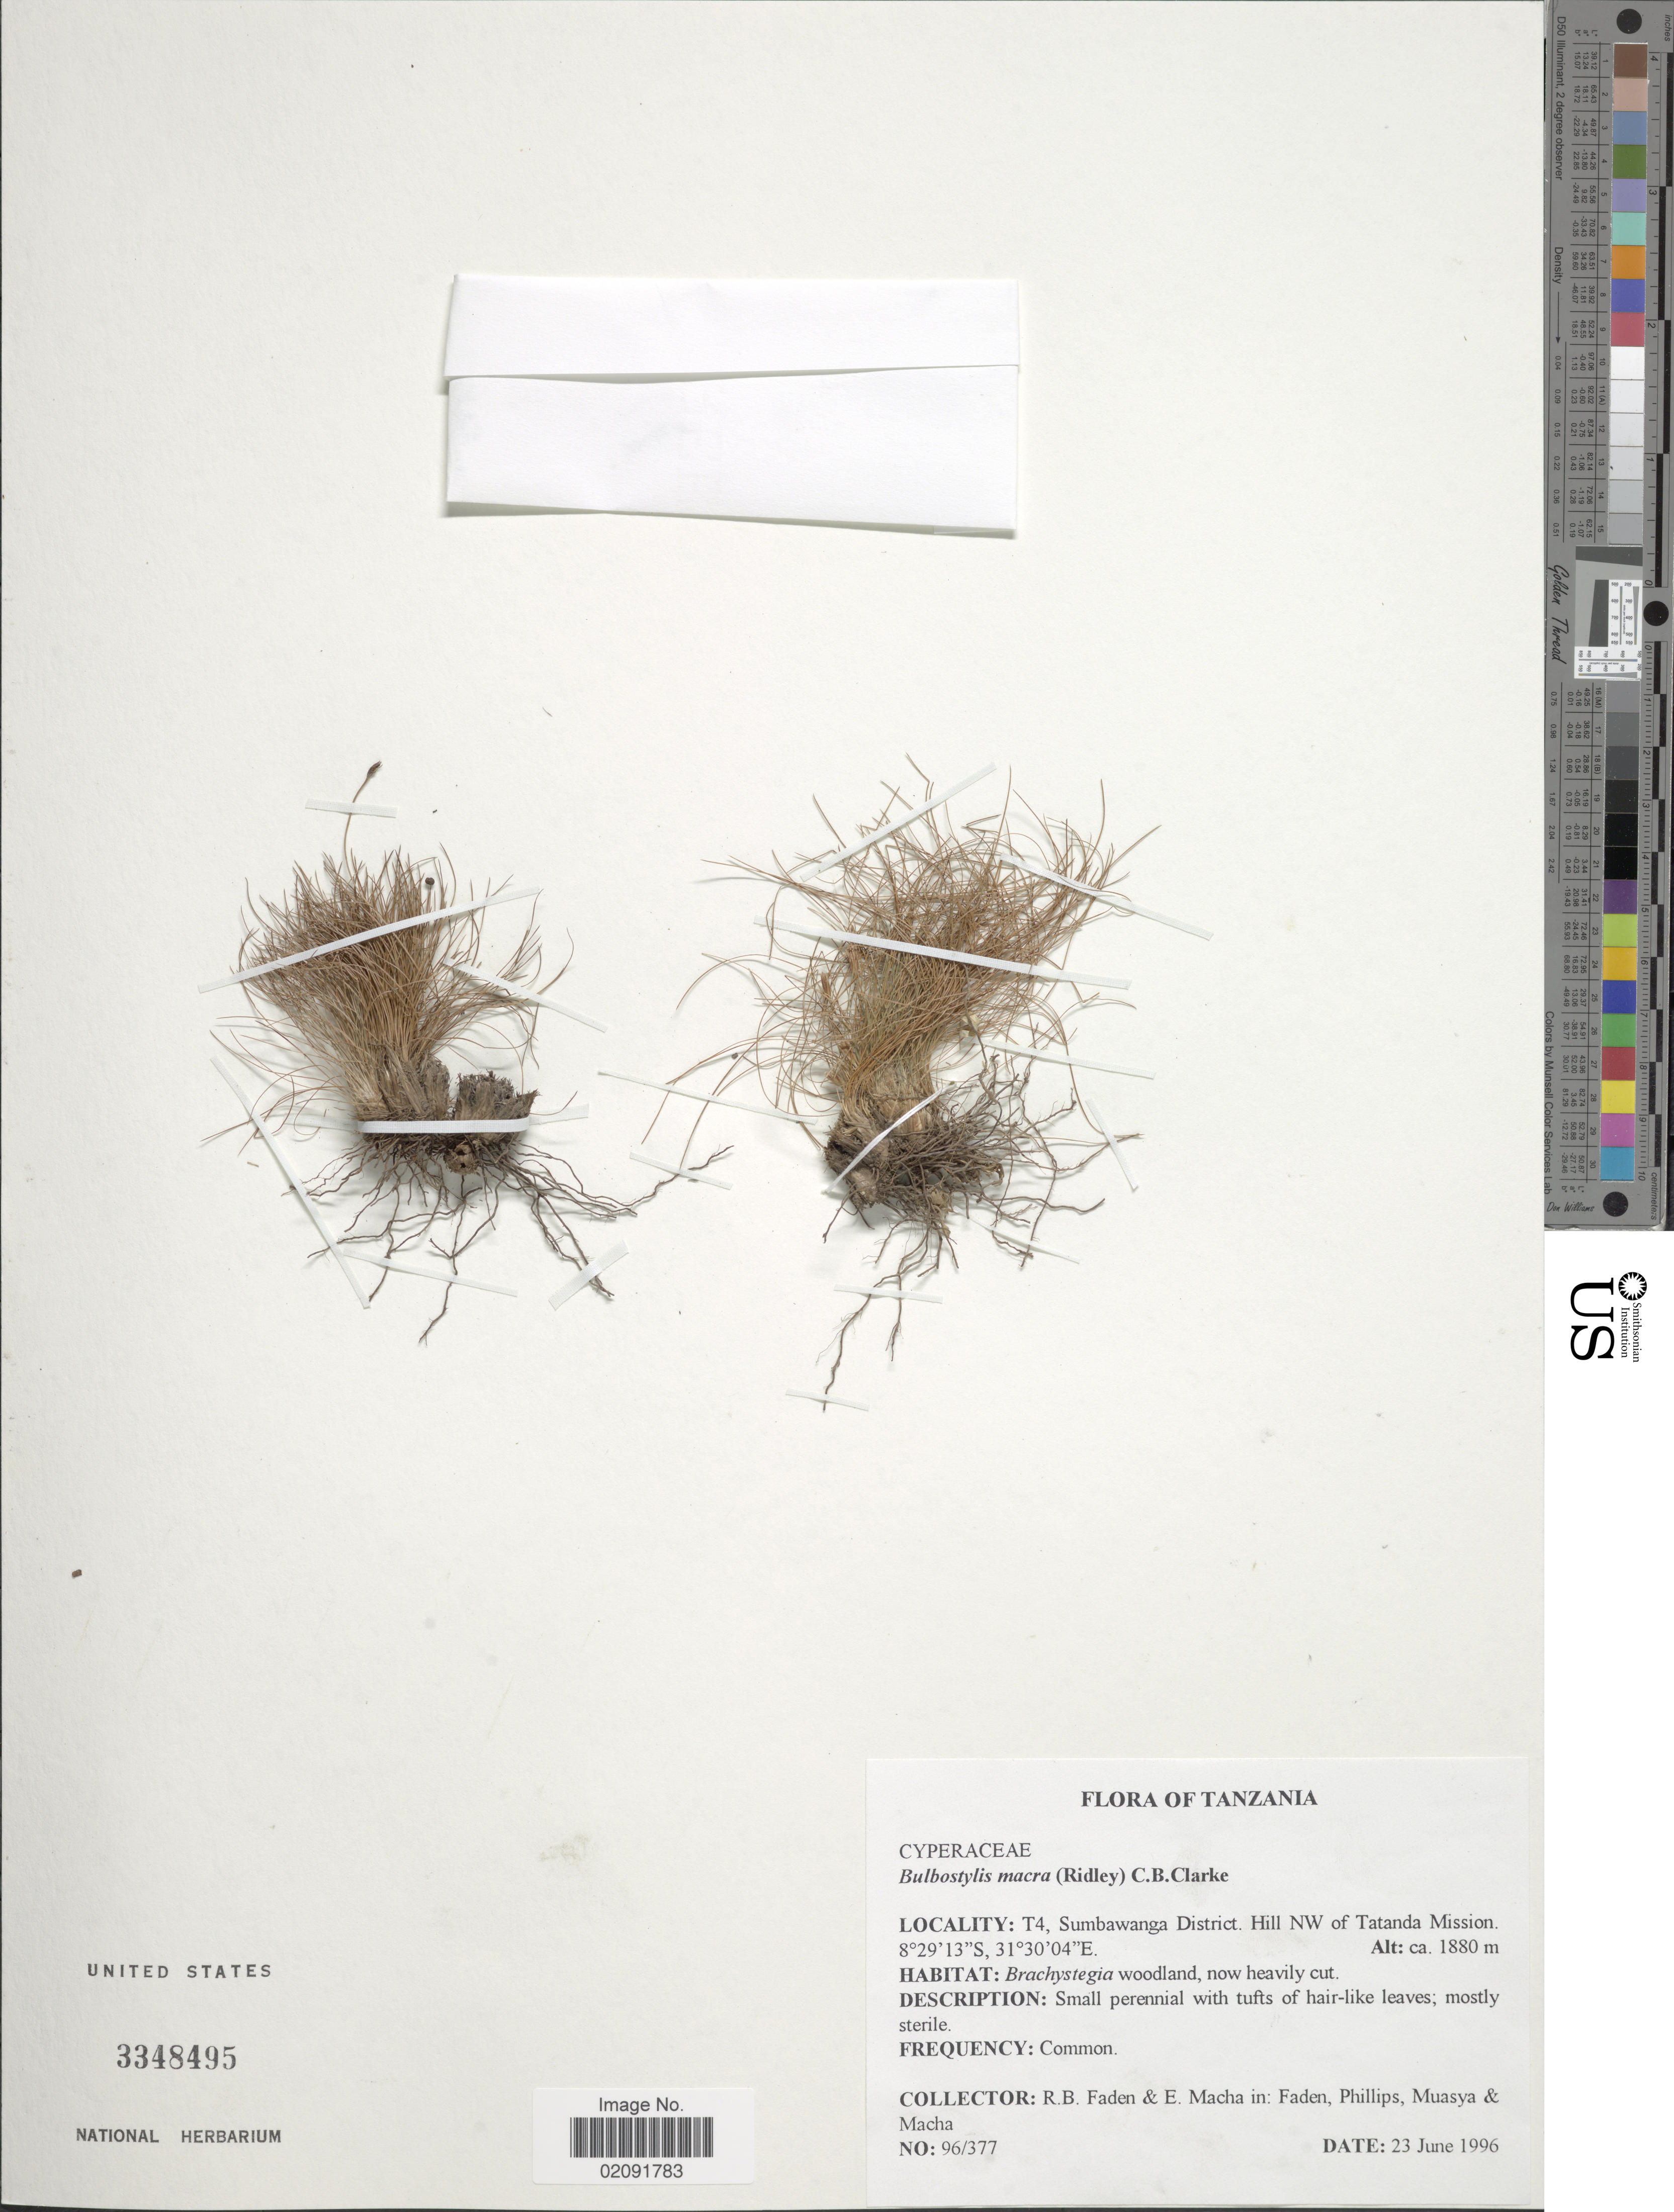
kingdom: Plantae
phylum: Tracheophyta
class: Liliopsida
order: Poales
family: Cyperaceae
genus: Bulbostylis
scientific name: Bulbostylis macra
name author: (Ridl.) C.B. Clarke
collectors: R. B. Faden & E. Macha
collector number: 96/377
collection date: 1996-06-23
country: Tanzania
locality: T4, Sumbawanga District. Hill NW of Tatanda Mission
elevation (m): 1880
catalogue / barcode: US 3348495